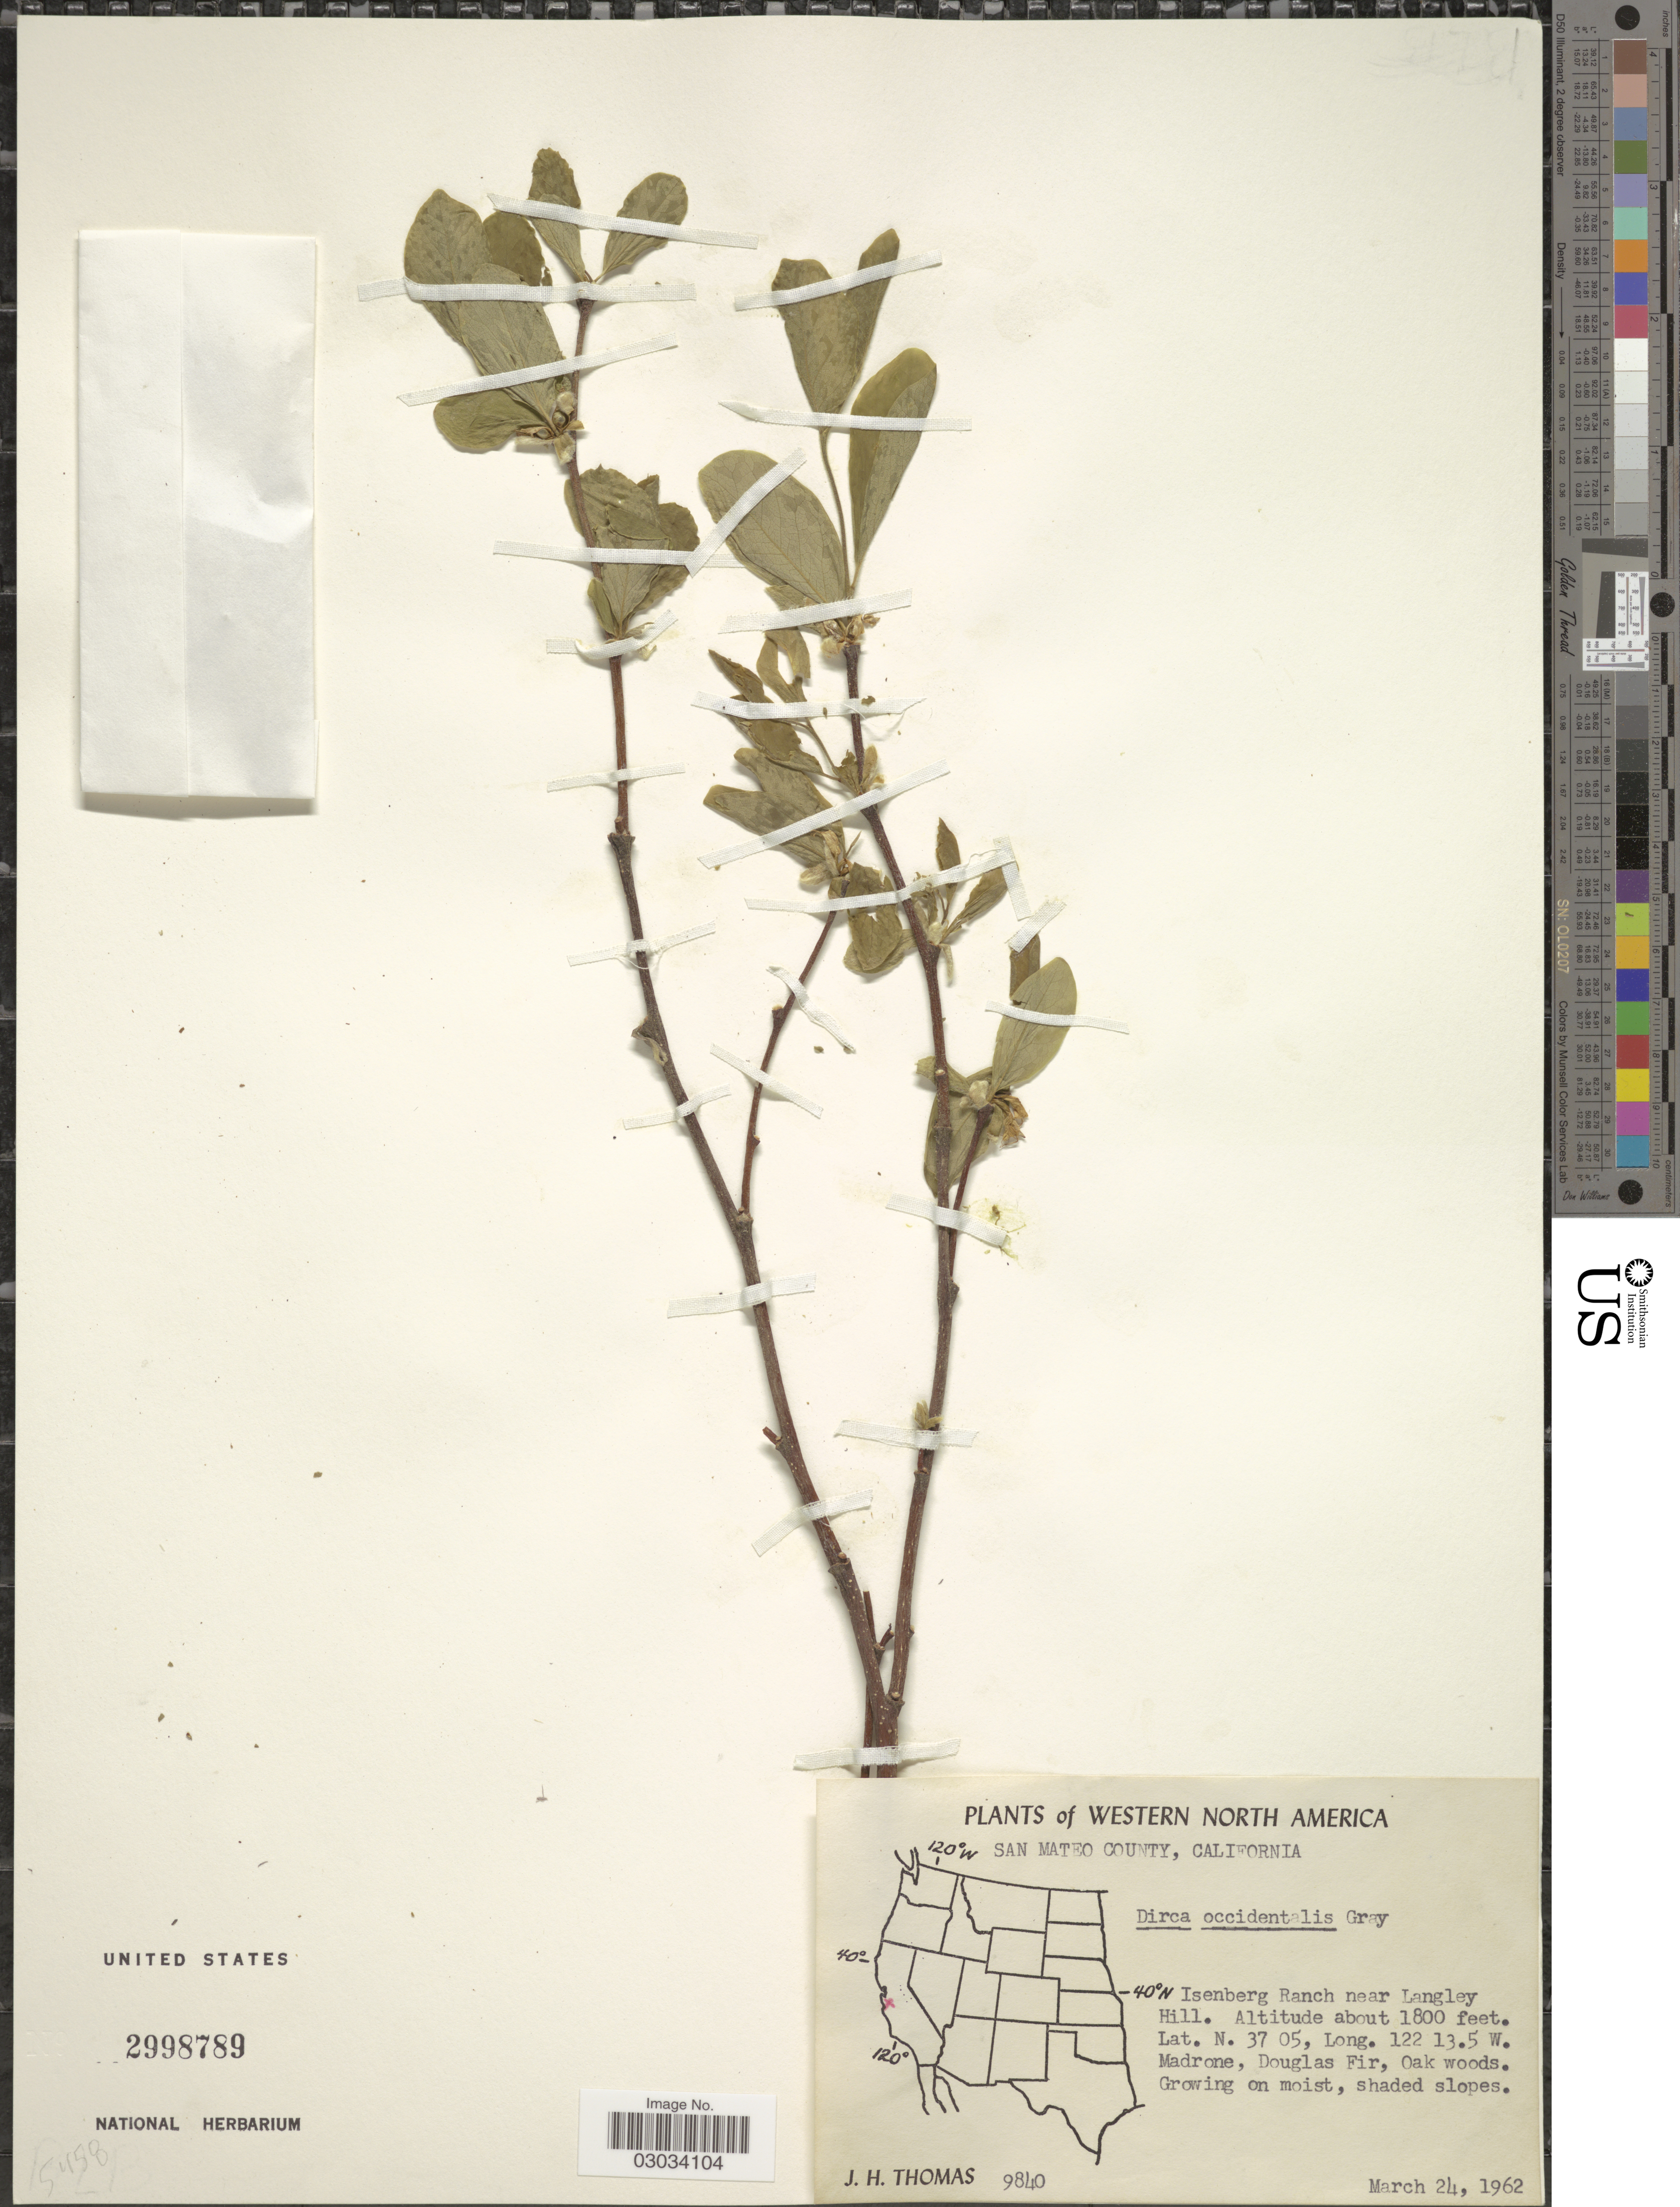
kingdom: Plantae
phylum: Tracheophyta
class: Magnoliopsida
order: Malvales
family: Thymelaeaceae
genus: Dirca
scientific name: Dirca occidentalis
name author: A. Gray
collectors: J. H. Thomas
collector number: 9840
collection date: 1962-03-24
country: United States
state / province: California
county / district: San Mateo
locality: Western North America. San Mateo County. Isenberg Ranch near Langley Hill, Madrone, Douglas Fir, Oak woods.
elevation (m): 549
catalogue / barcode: US 2998789